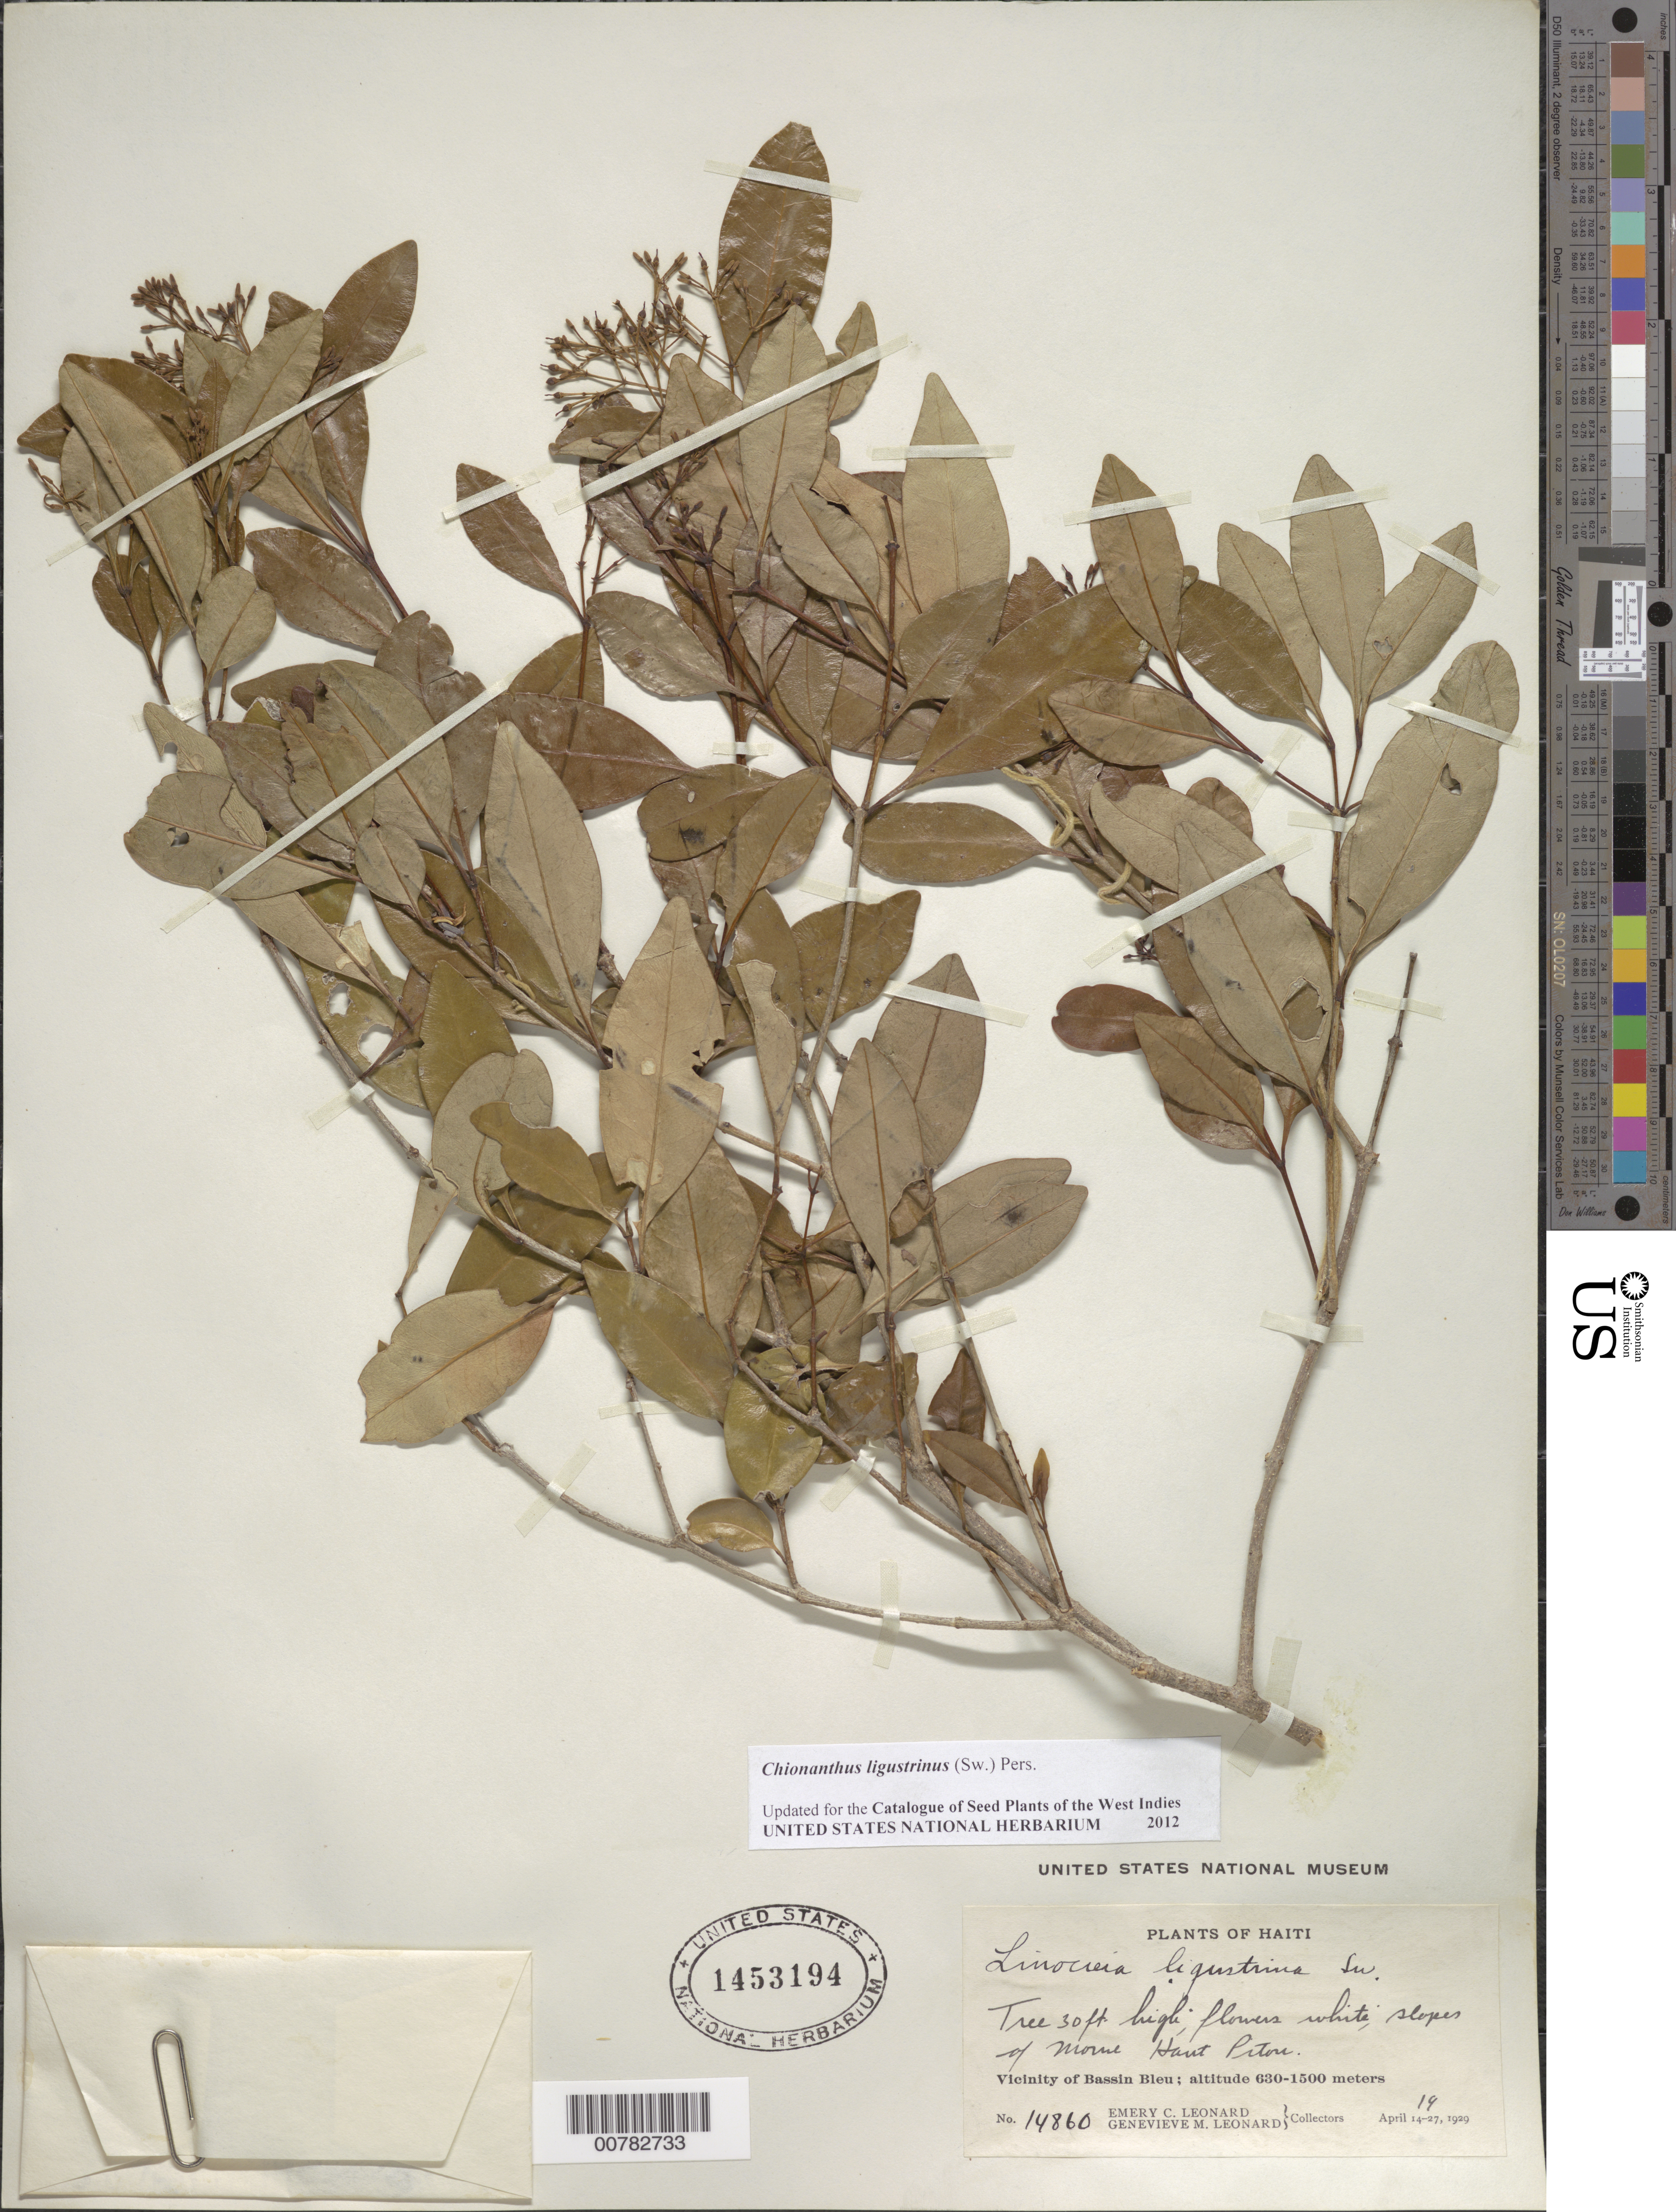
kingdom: Plantae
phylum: Tracheophyta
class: Magnoliopsida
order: Lamiales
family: Oleaceae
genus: Chionanthus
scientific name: Chionanthus ligustrinus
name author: (Sw.) Pers.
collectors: E. C. Leonard & G. M. Leonard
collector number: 14860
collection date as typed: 19 Apr 1929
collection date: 1929-04-19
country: Haiti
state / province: Nord-Ouest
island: Hispaniola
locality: Vicinity of Bassin Bleu, Morne Haut Piton.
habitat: Slopes.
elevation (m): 630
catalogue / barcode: US 1453194